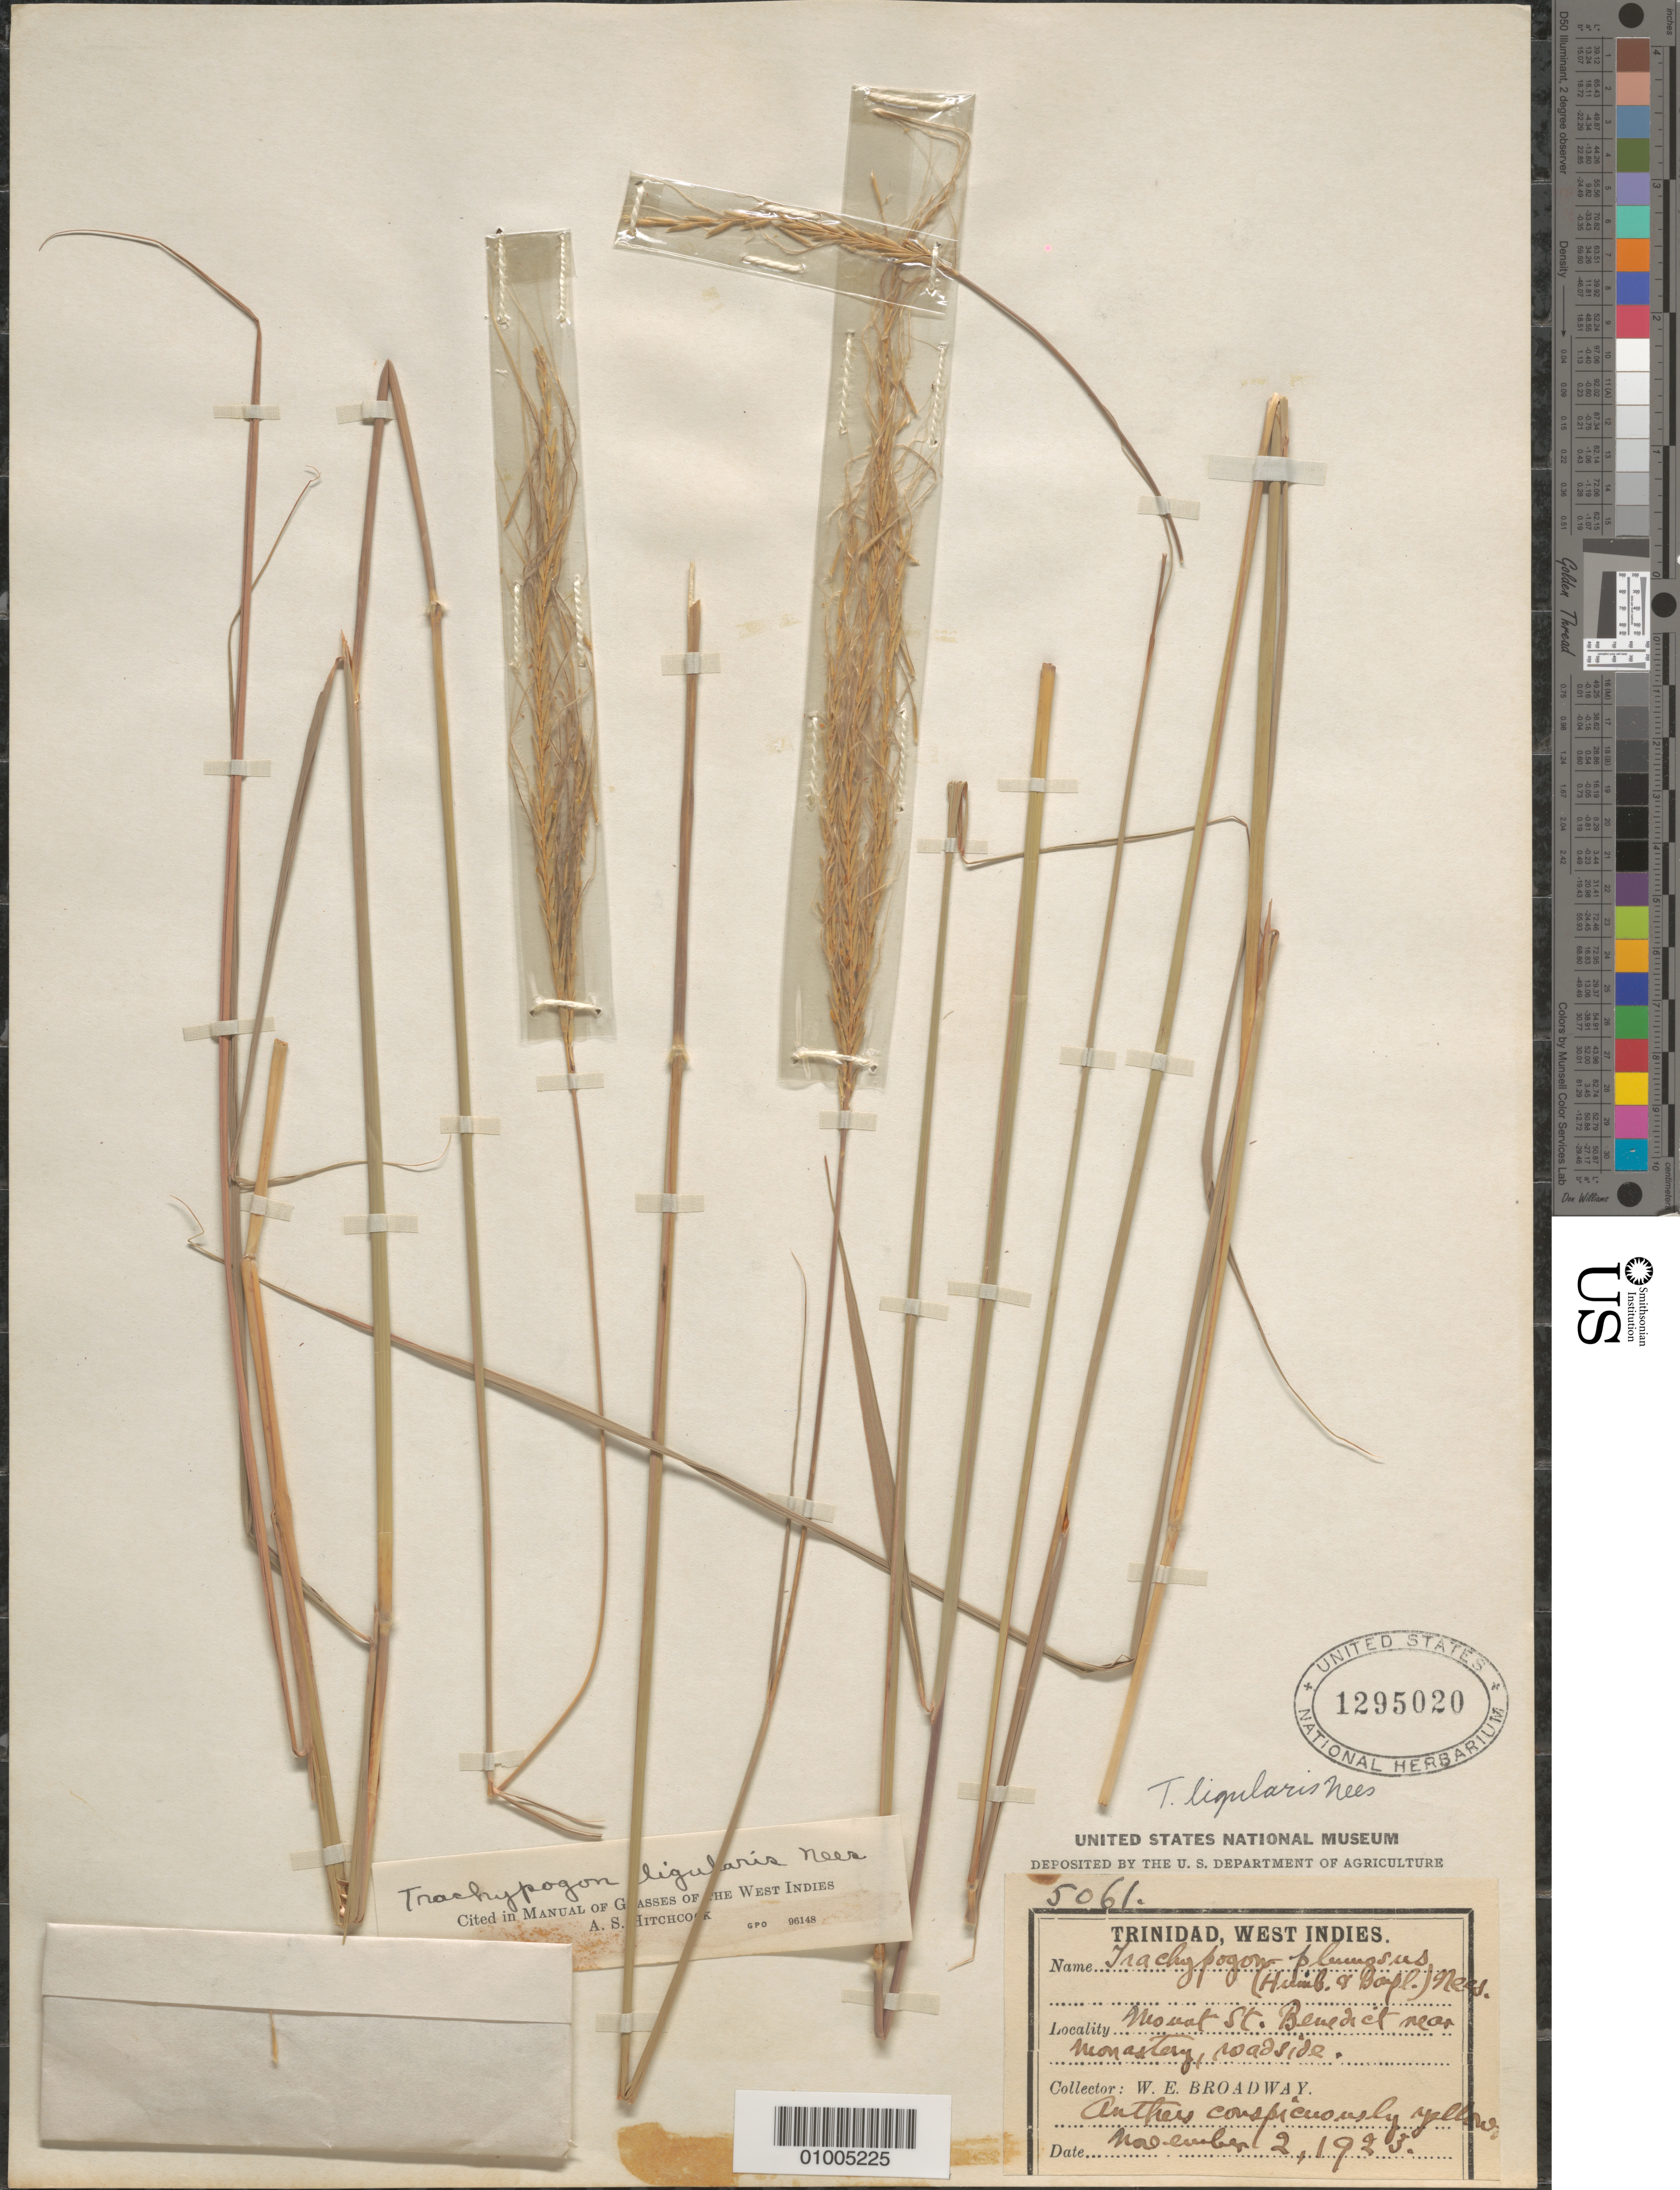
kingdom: Plantae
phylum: Tracheophyta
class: Liliopsida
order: Poales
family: Poaceae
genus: Trachypogon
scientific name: Trachypogon ligularis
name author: Nees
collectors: W. E. Broadway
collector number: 5061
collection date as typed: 02 Nov 1923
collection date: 1923-11-02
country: Trinidad and Tobago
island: Trinidad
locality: Mouot St. Beudiet near Monestary roadside.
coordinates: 0 N, 0 E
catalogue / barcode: US 1295020